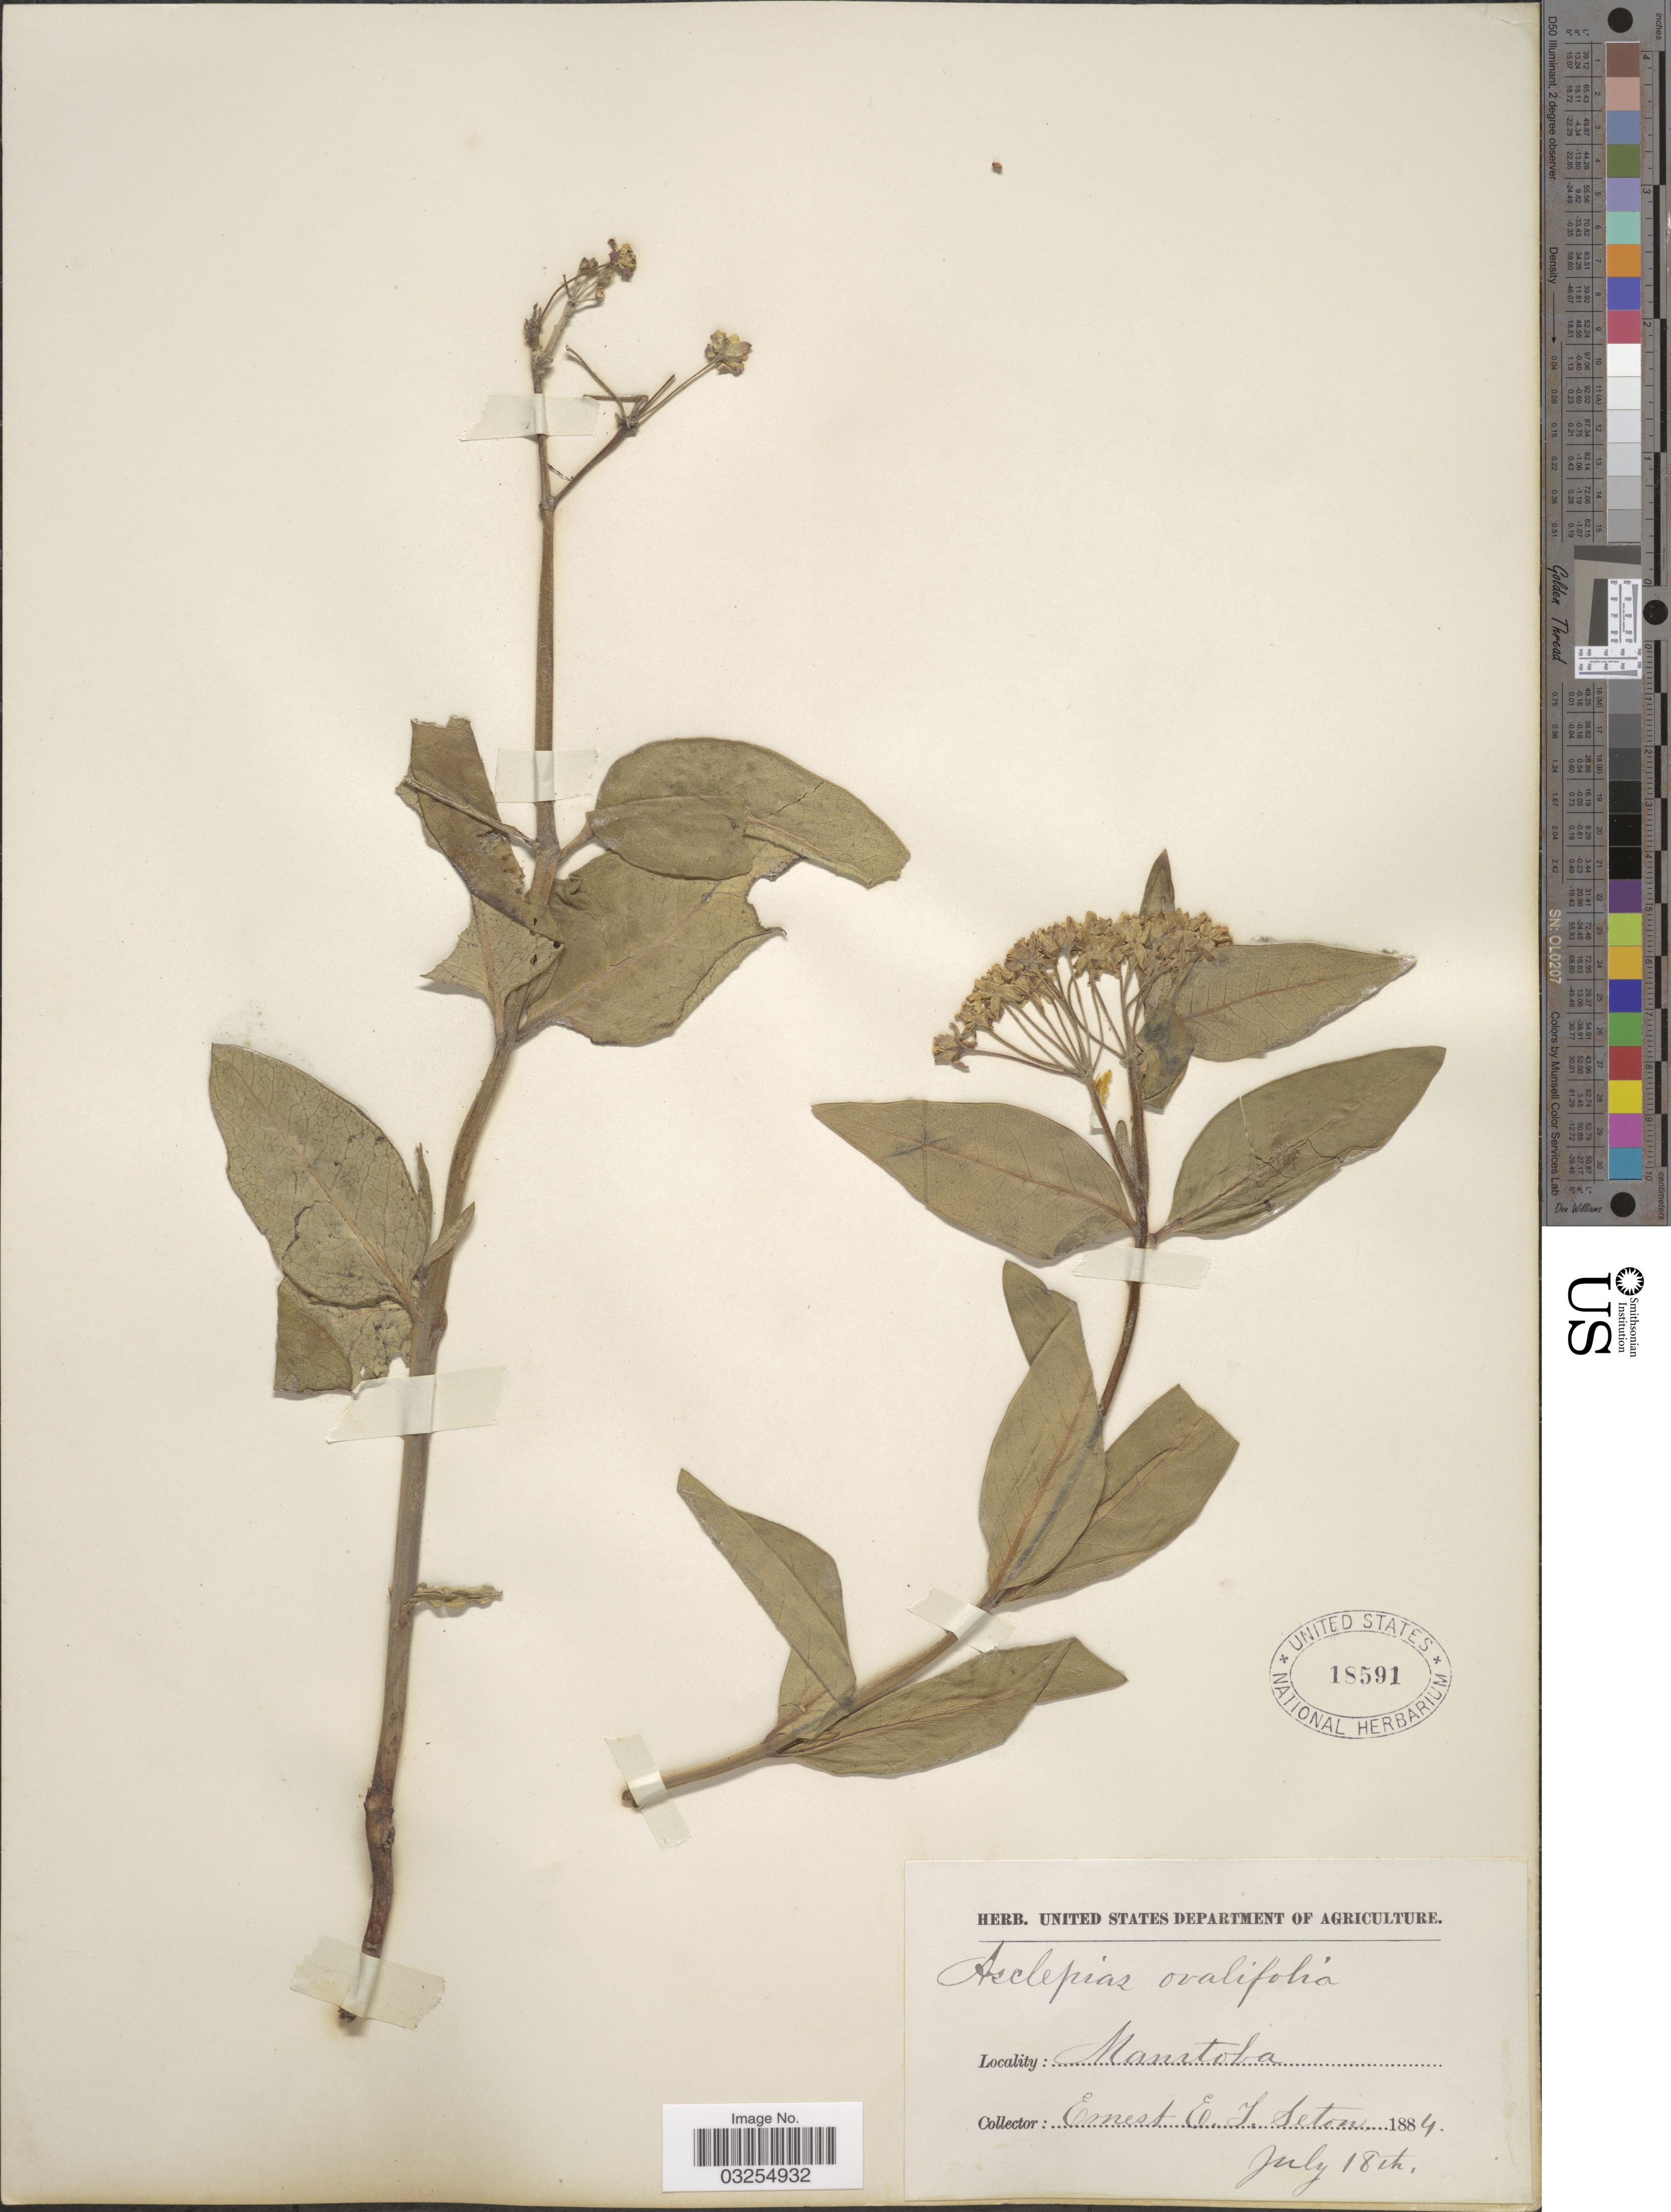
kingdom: Plantae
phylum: Tracheophyta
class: Magnoliopsida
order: Gentianales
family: Apocynaceae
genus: Asclepias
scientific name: Asclepias ovalifolia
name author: Decne.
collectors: E. Seton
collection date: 1884-07-18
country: Canada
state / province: Manitoba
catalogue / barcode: US 18591